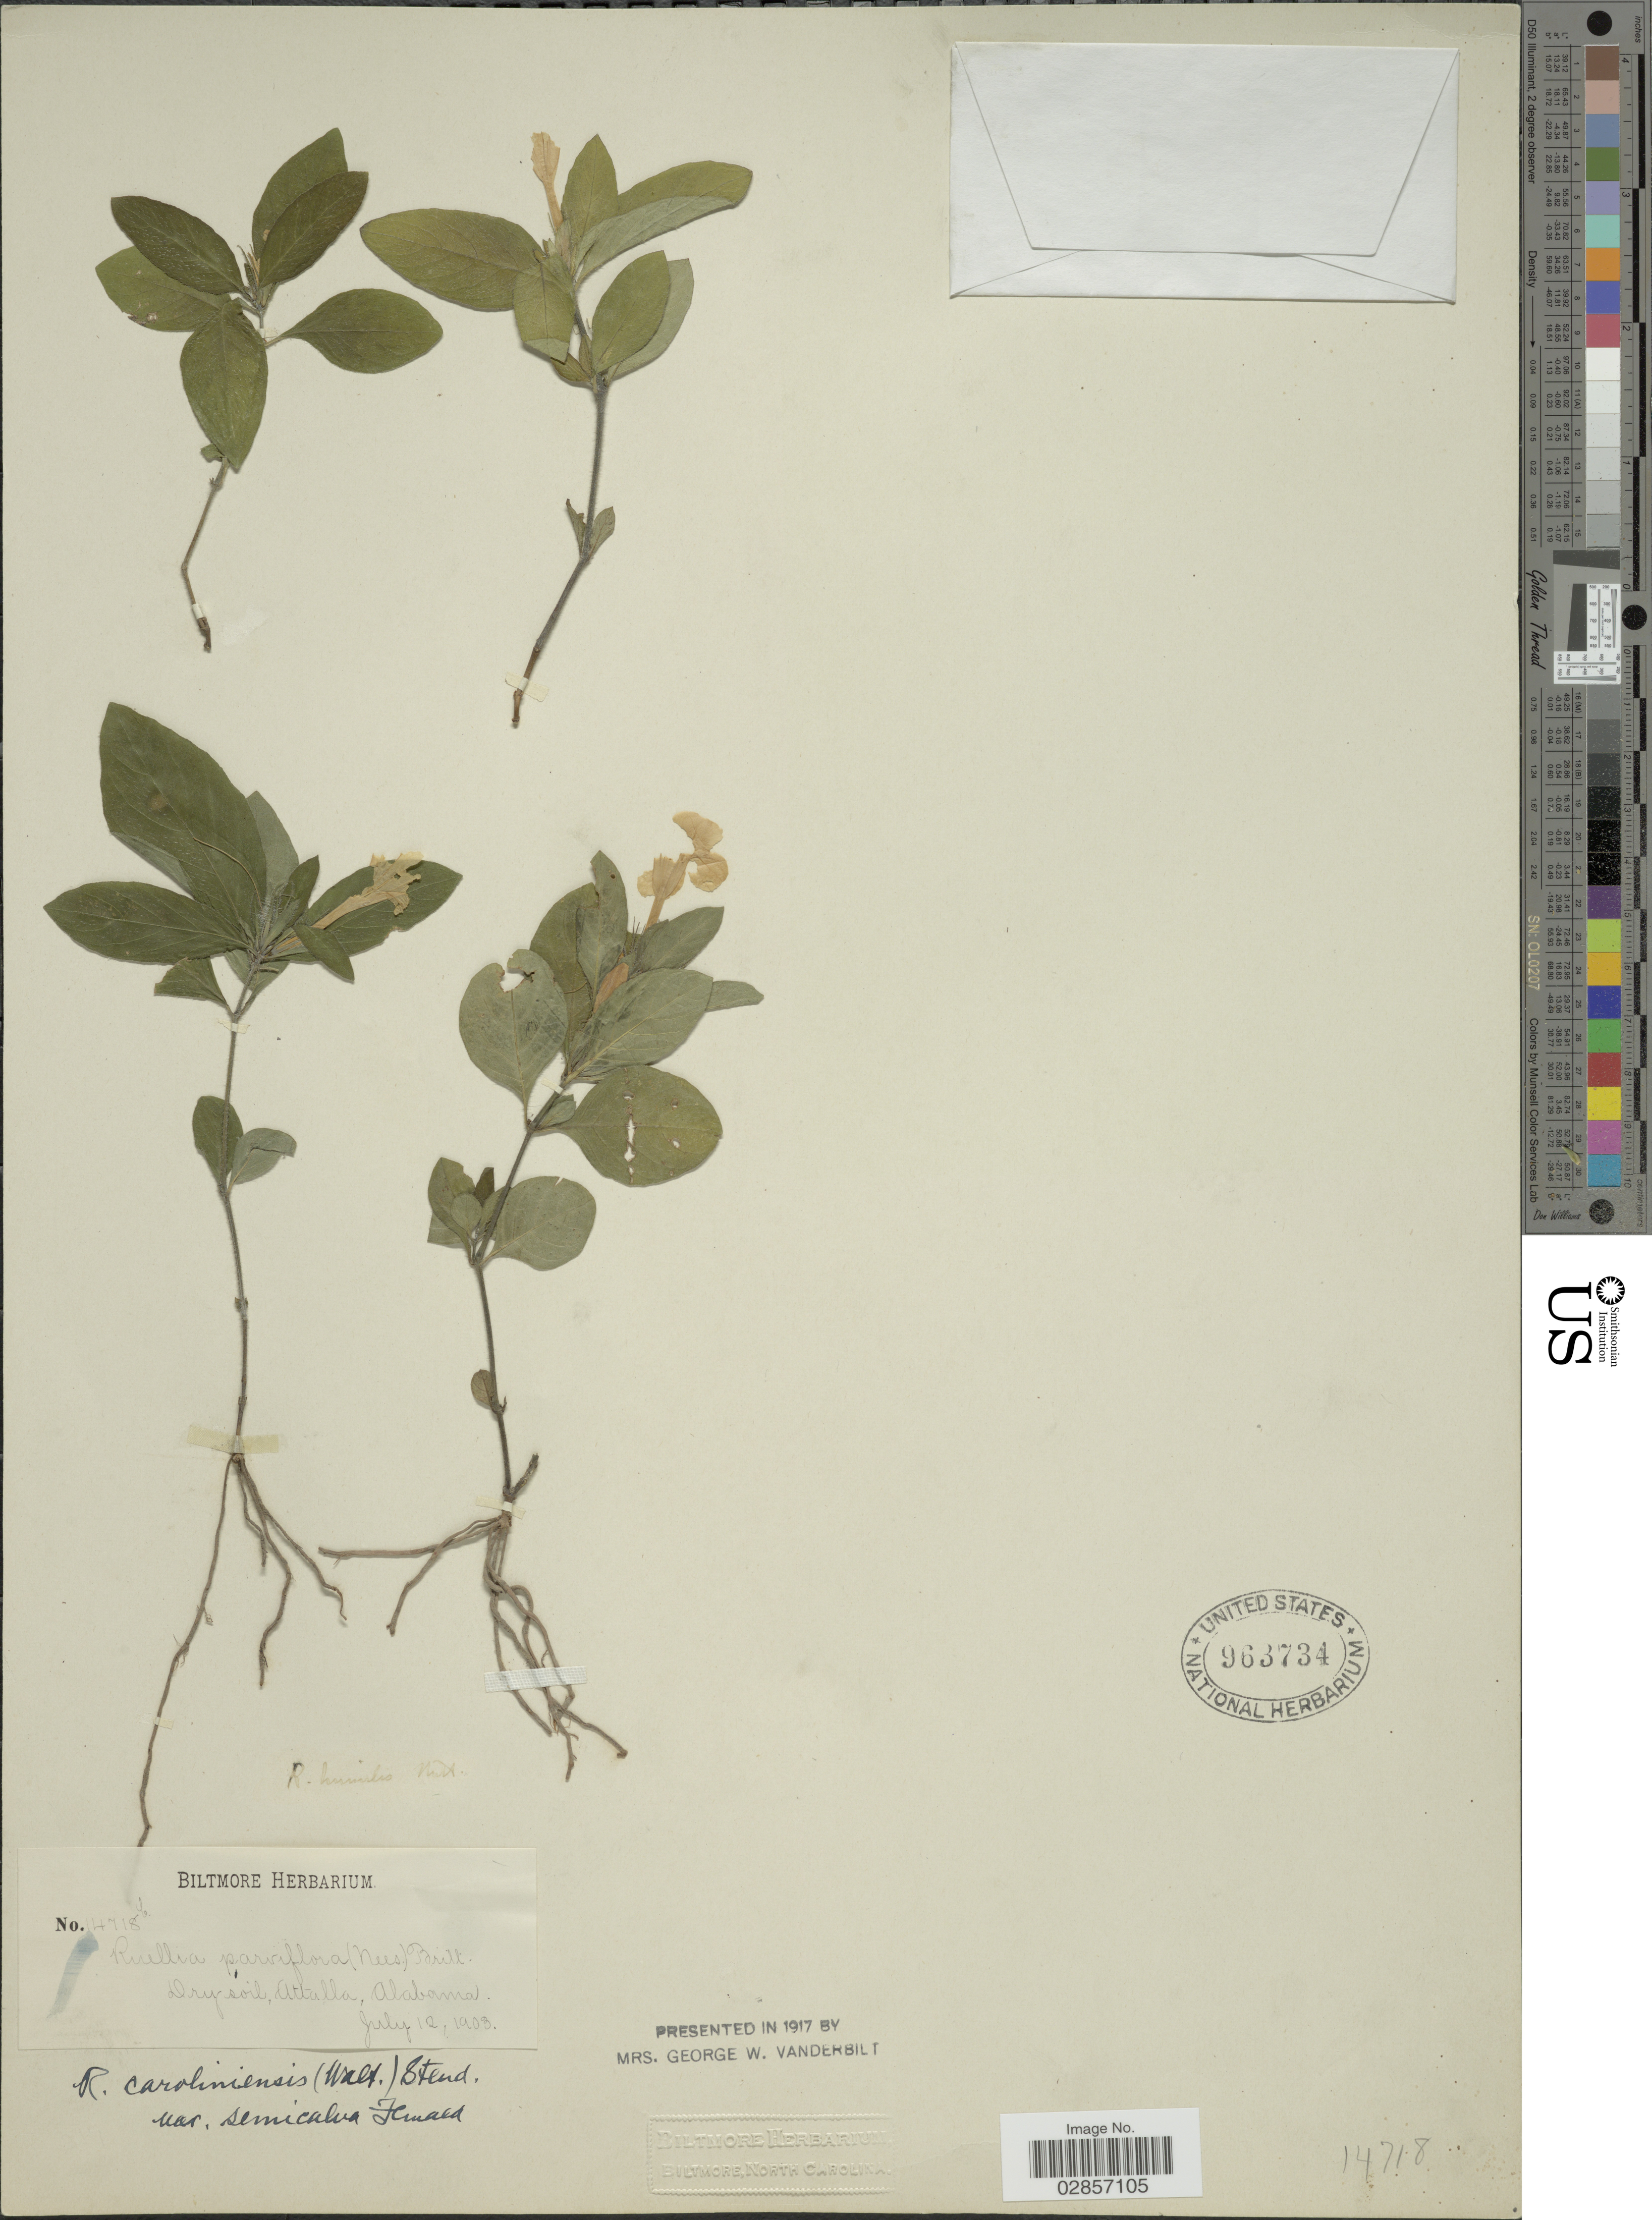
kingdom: Plantae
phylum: Tracheophyta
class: Magnoliopsida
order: Lamiales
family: Acanthaceae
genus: Ruellia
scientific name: Ruellia caroliniensis var. semicalva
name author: Fernald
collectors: ex herb. Biltmore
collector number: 14718b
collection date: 1903-07-12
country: United States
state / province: Alabama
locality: Dry soil, Attalla, Alabama.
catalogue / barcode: US 963734